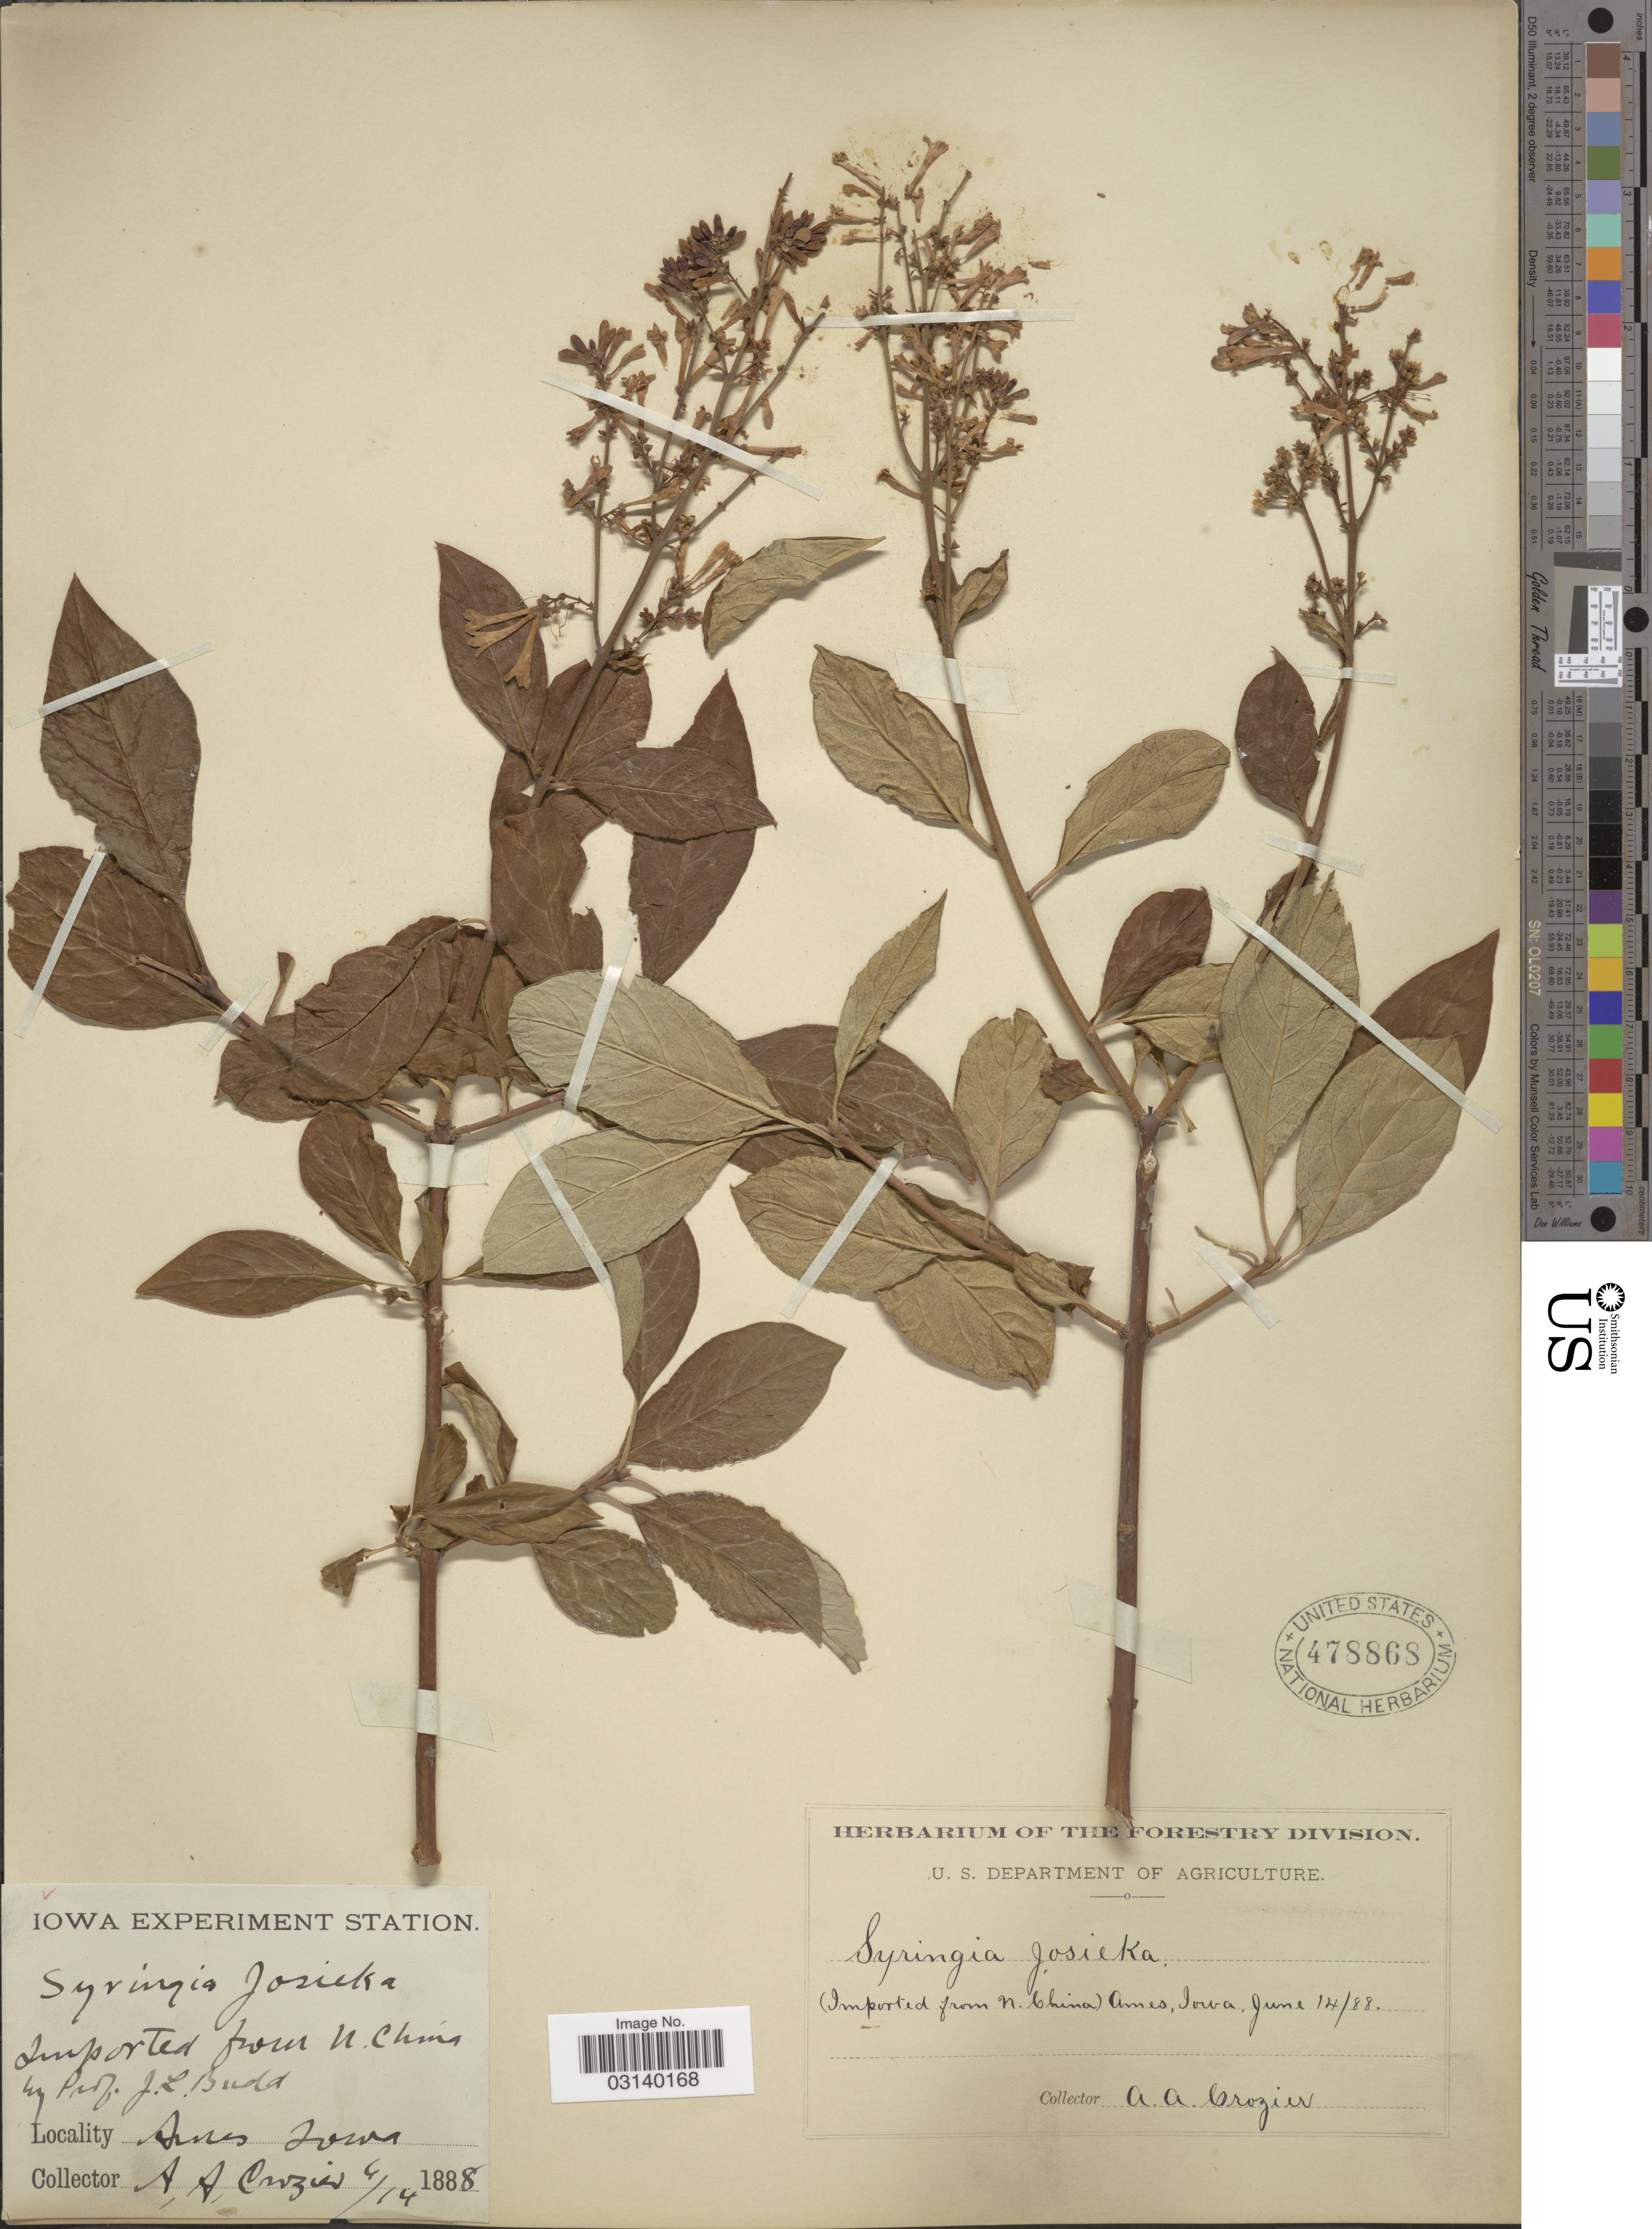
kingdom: Plantae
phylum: Tracheophyta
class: Magnoliopsida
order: Lamiales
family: Oleaceae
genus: Syringa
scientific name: Syringa josikaea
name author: J. Jacq. ex Rchb.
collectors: A. Crozier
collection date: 1888-04-14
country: United States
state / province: Iowa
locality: Ames.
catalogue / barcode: US 478868